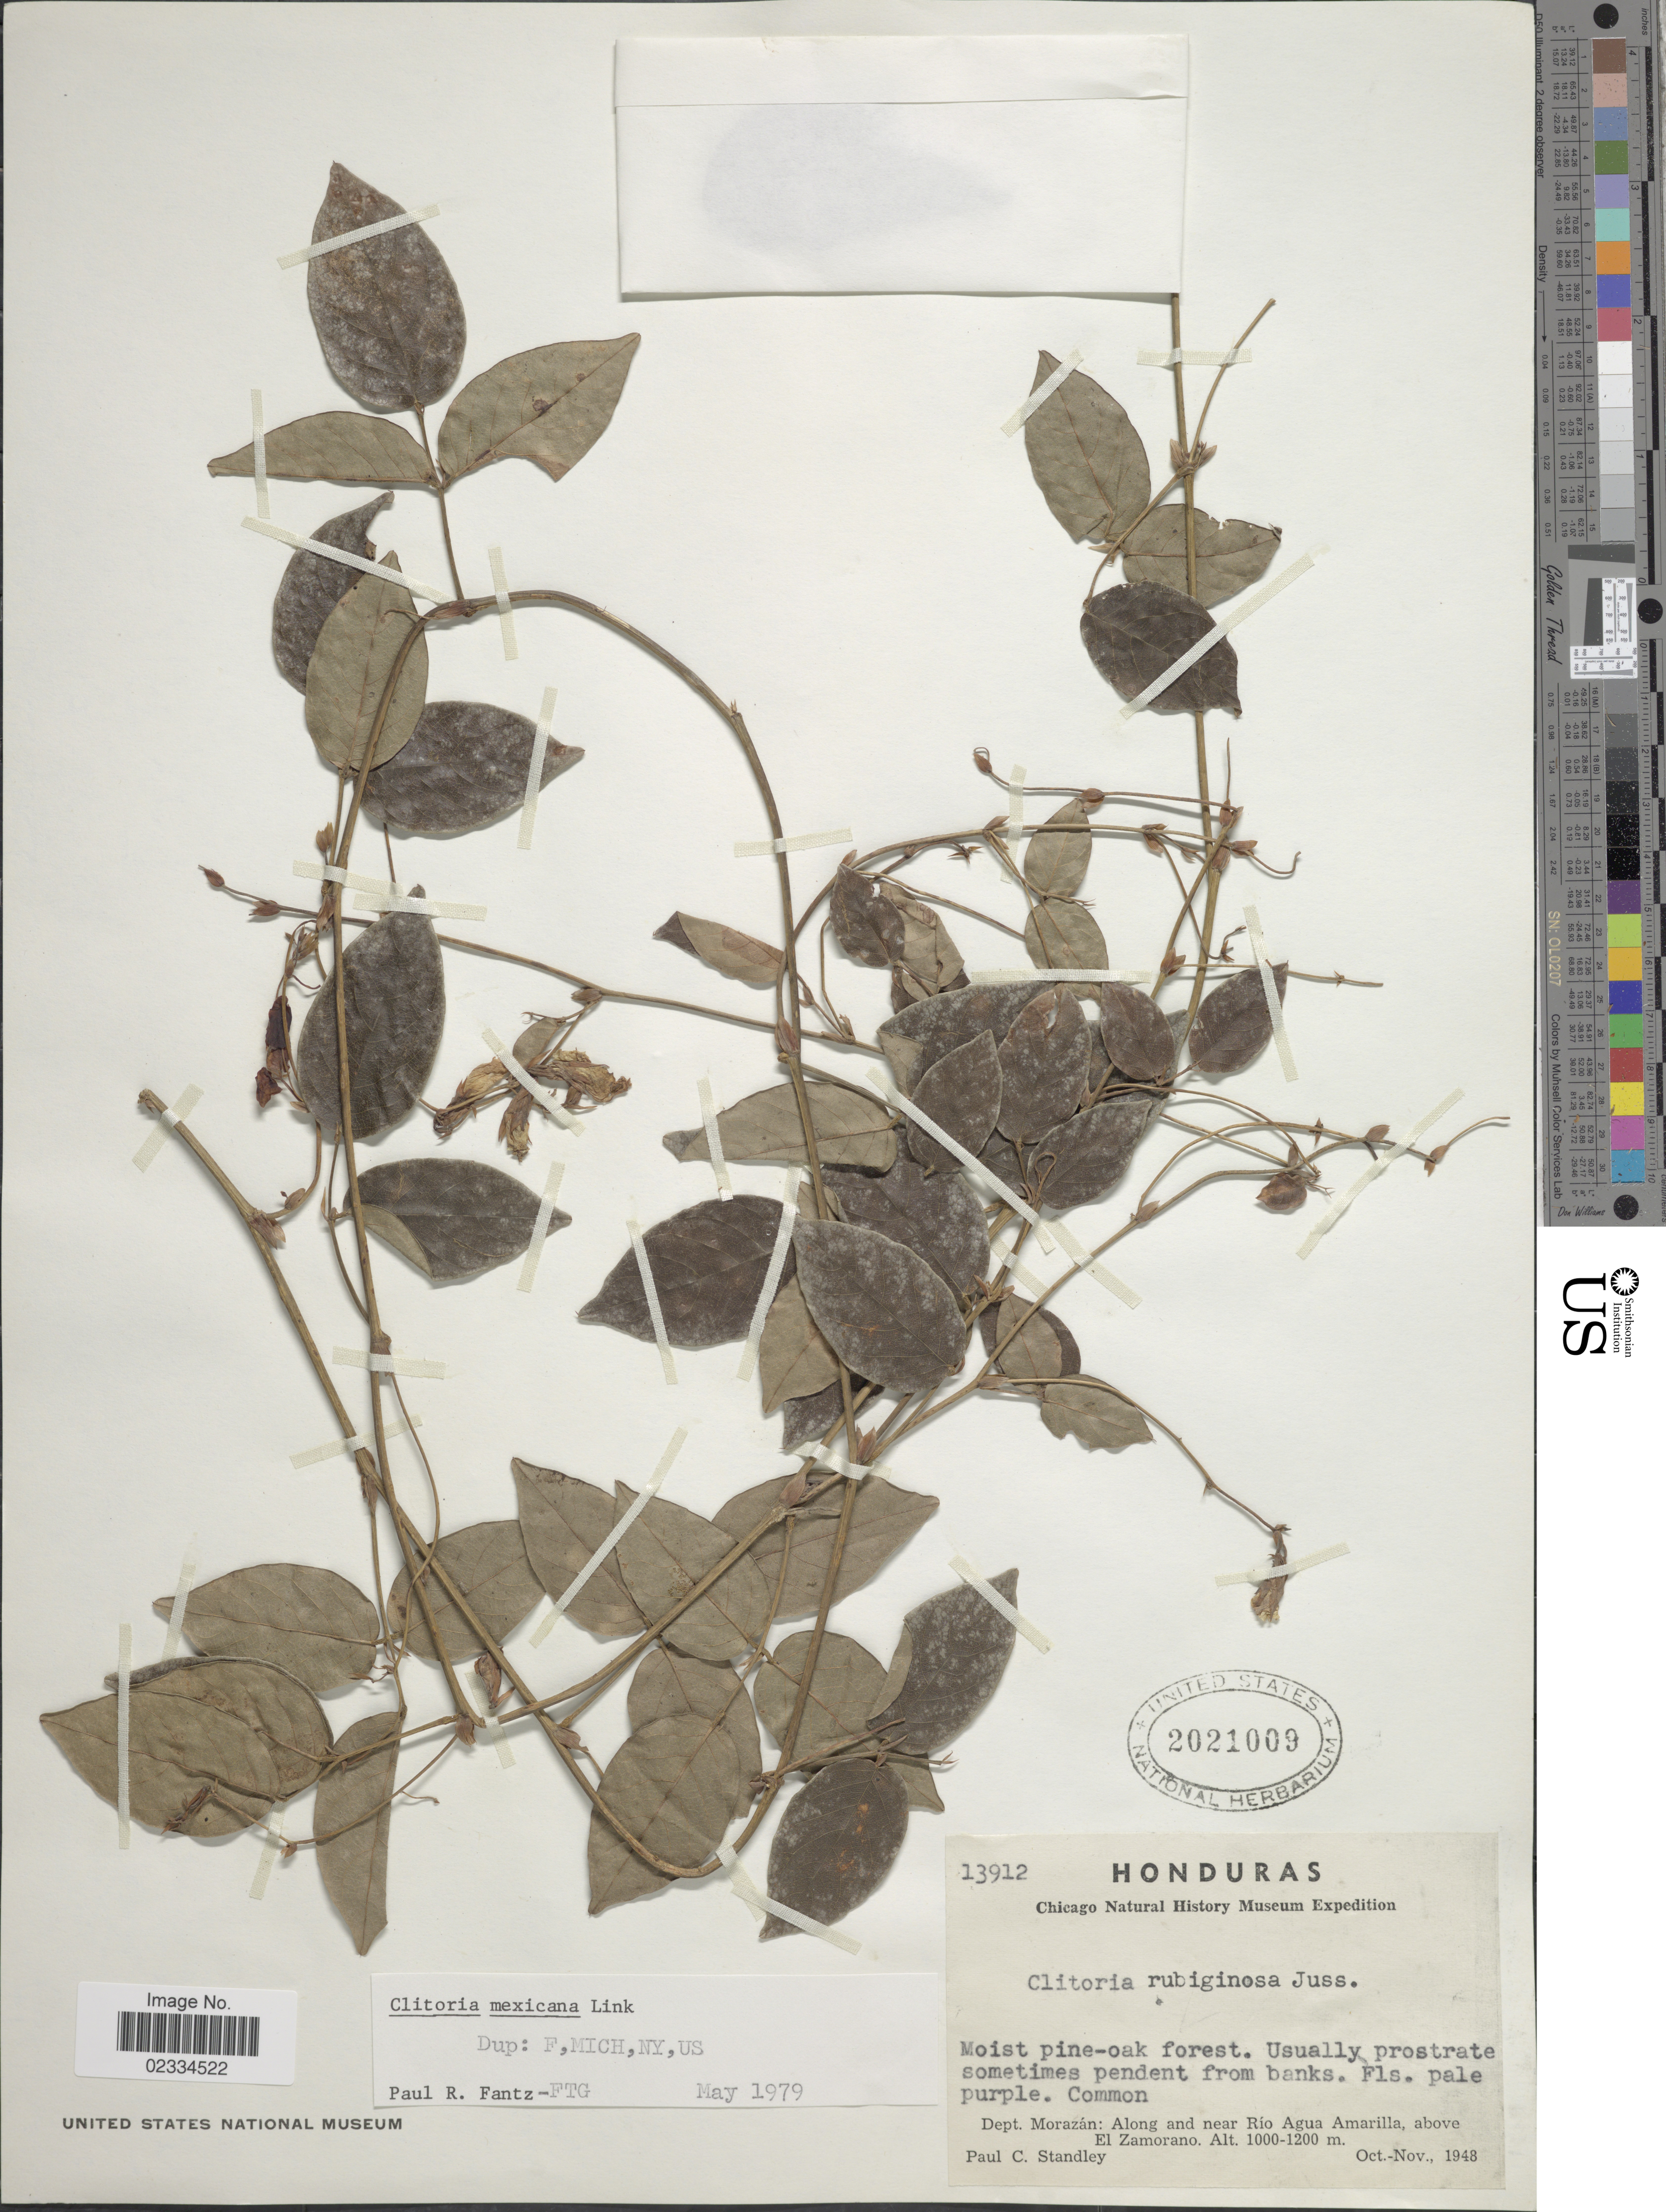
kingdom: Plantae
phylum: Tracheophyta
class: Magnoliopsida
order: Fabales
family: Fabaceae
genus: Clitoria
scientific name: Clitoria mexicana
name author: Link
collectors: P. C. Standley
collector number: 13912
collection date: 1948-10/1948-11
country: Honduras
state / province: Fco. Morazán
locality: Along and near Rio Agua Amarilla, above El Zamorano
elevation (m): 1000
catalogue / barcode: US 2021009